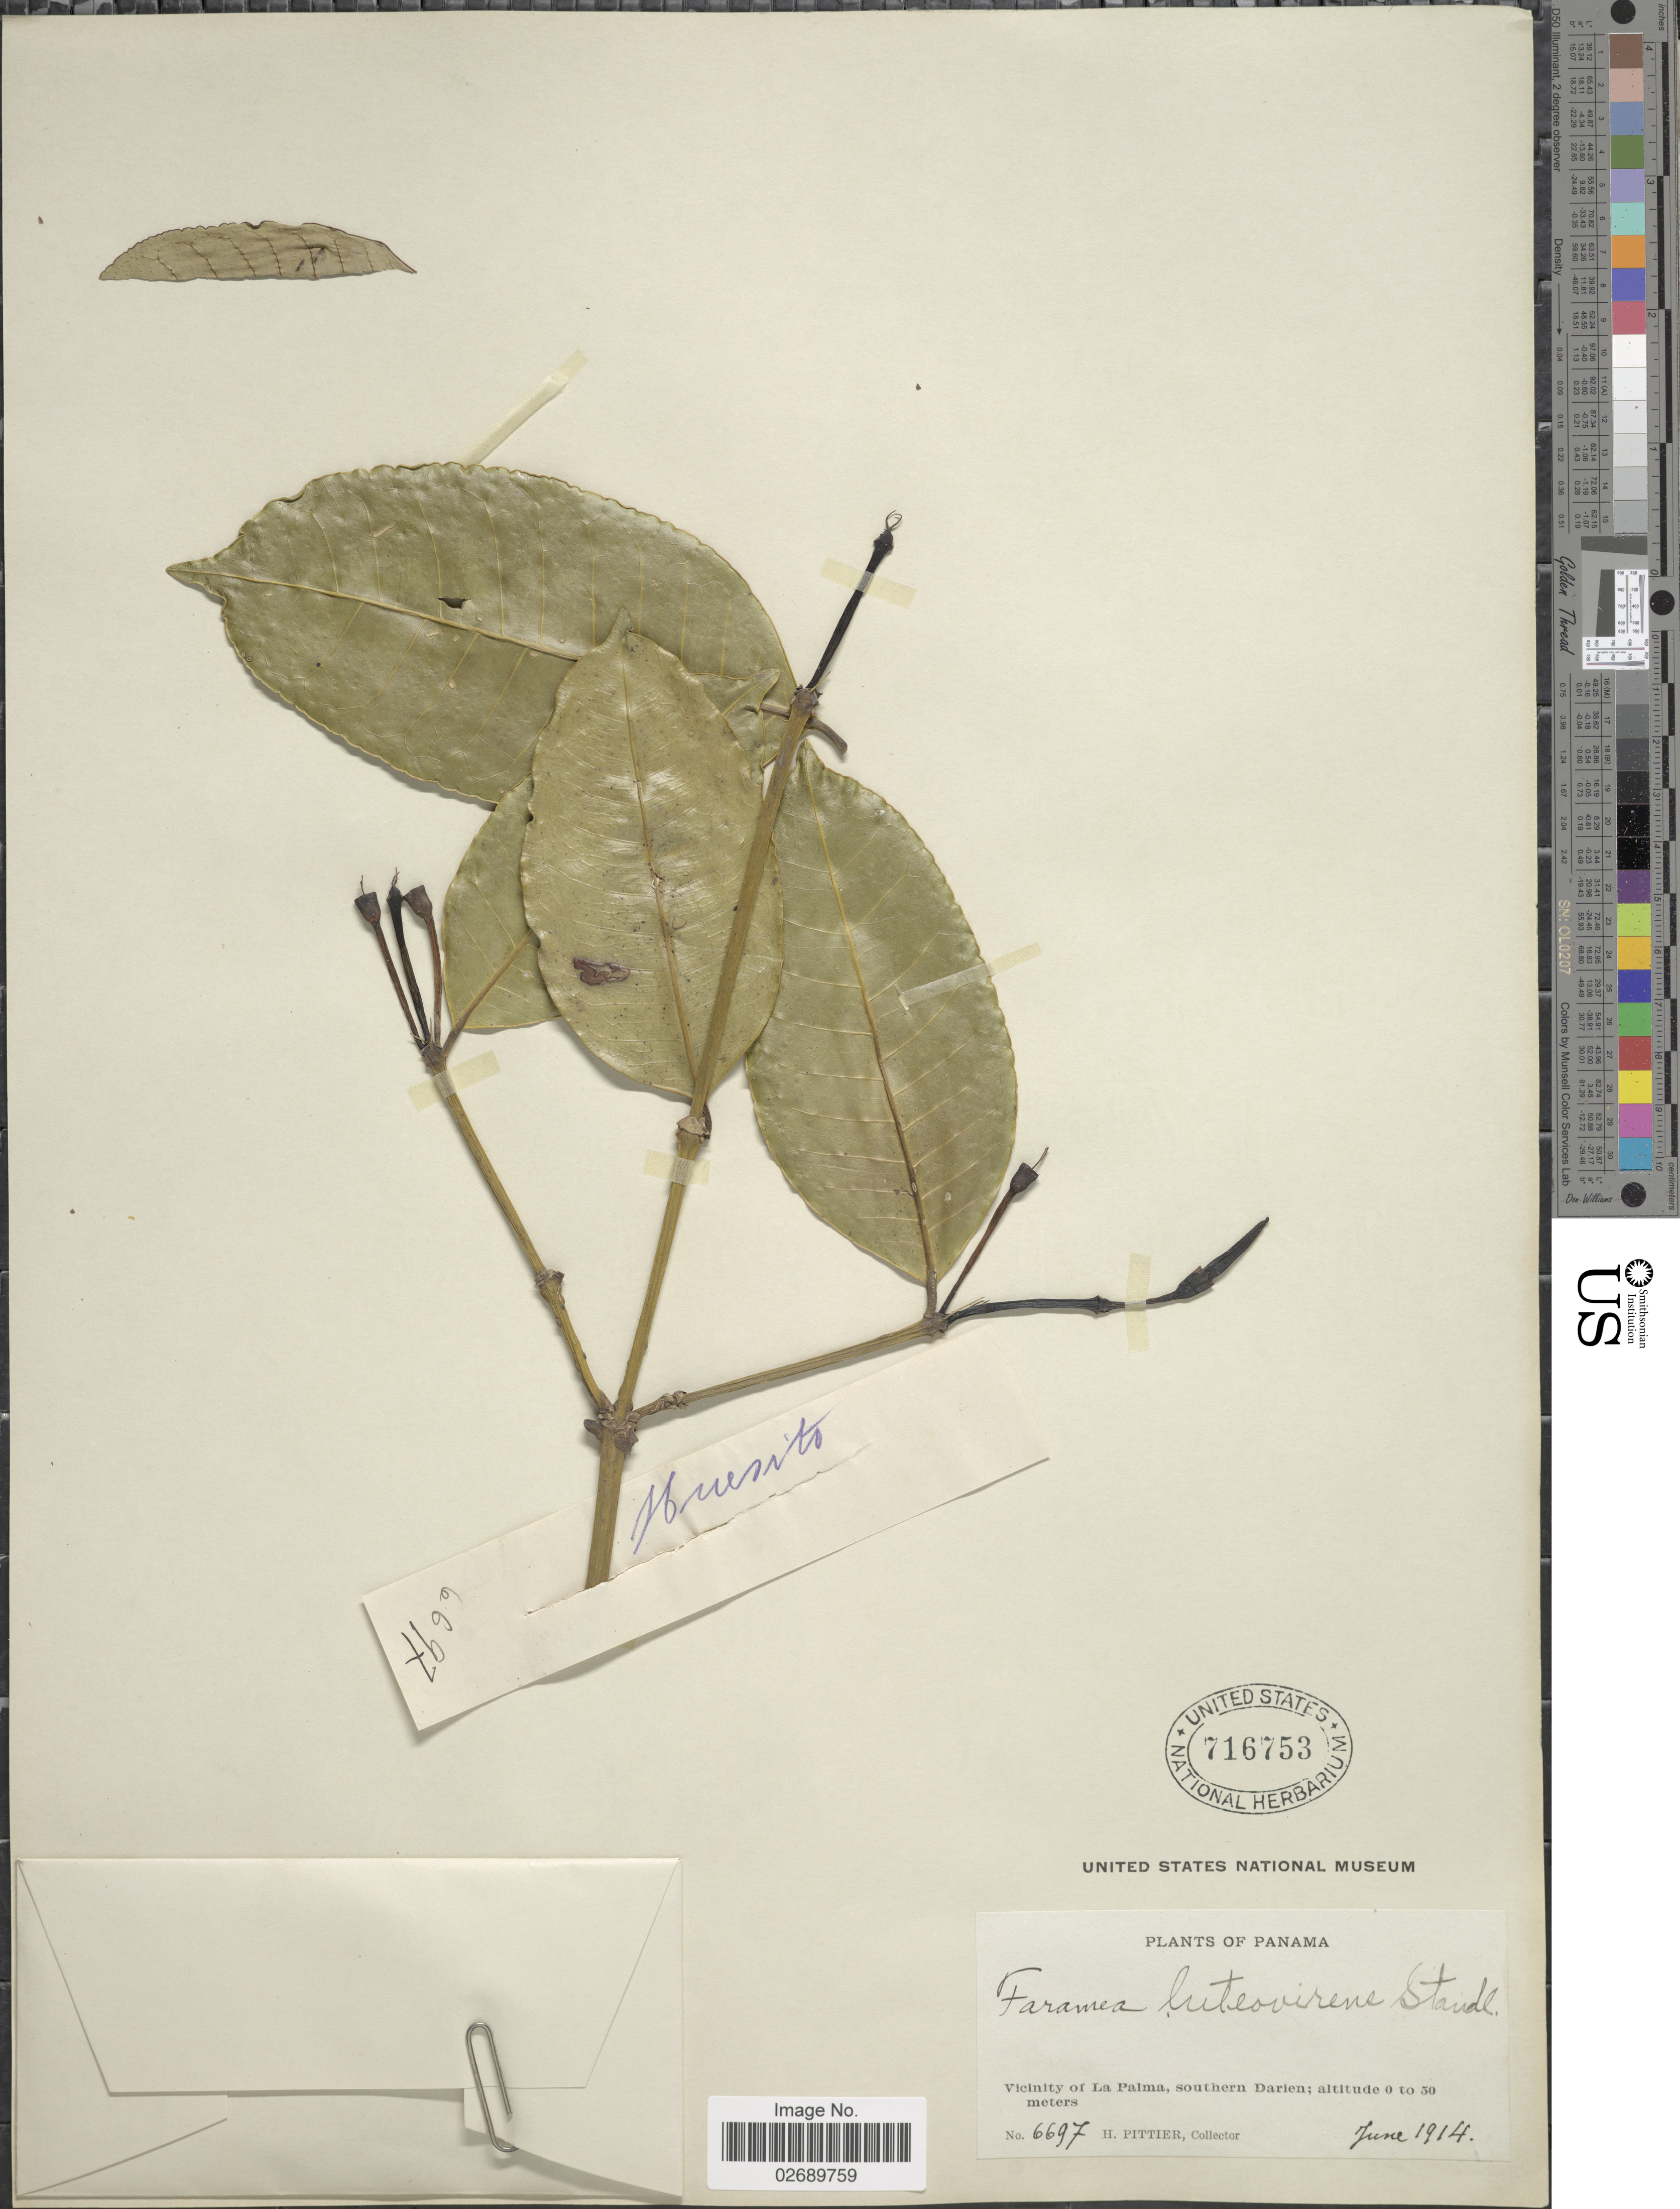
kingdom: Plantae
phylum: Tracheophyta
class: Magnoliopsida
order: Gentianales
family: Rubiaceae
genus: Faramea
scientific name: Faramea luteovirens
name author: Standl.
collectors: H. F. Pittier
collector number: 6697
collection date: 1914-06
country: Panama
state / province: Darién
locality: Vicinity of La Palma, southern Darien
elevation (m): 0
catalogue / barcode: US 716753